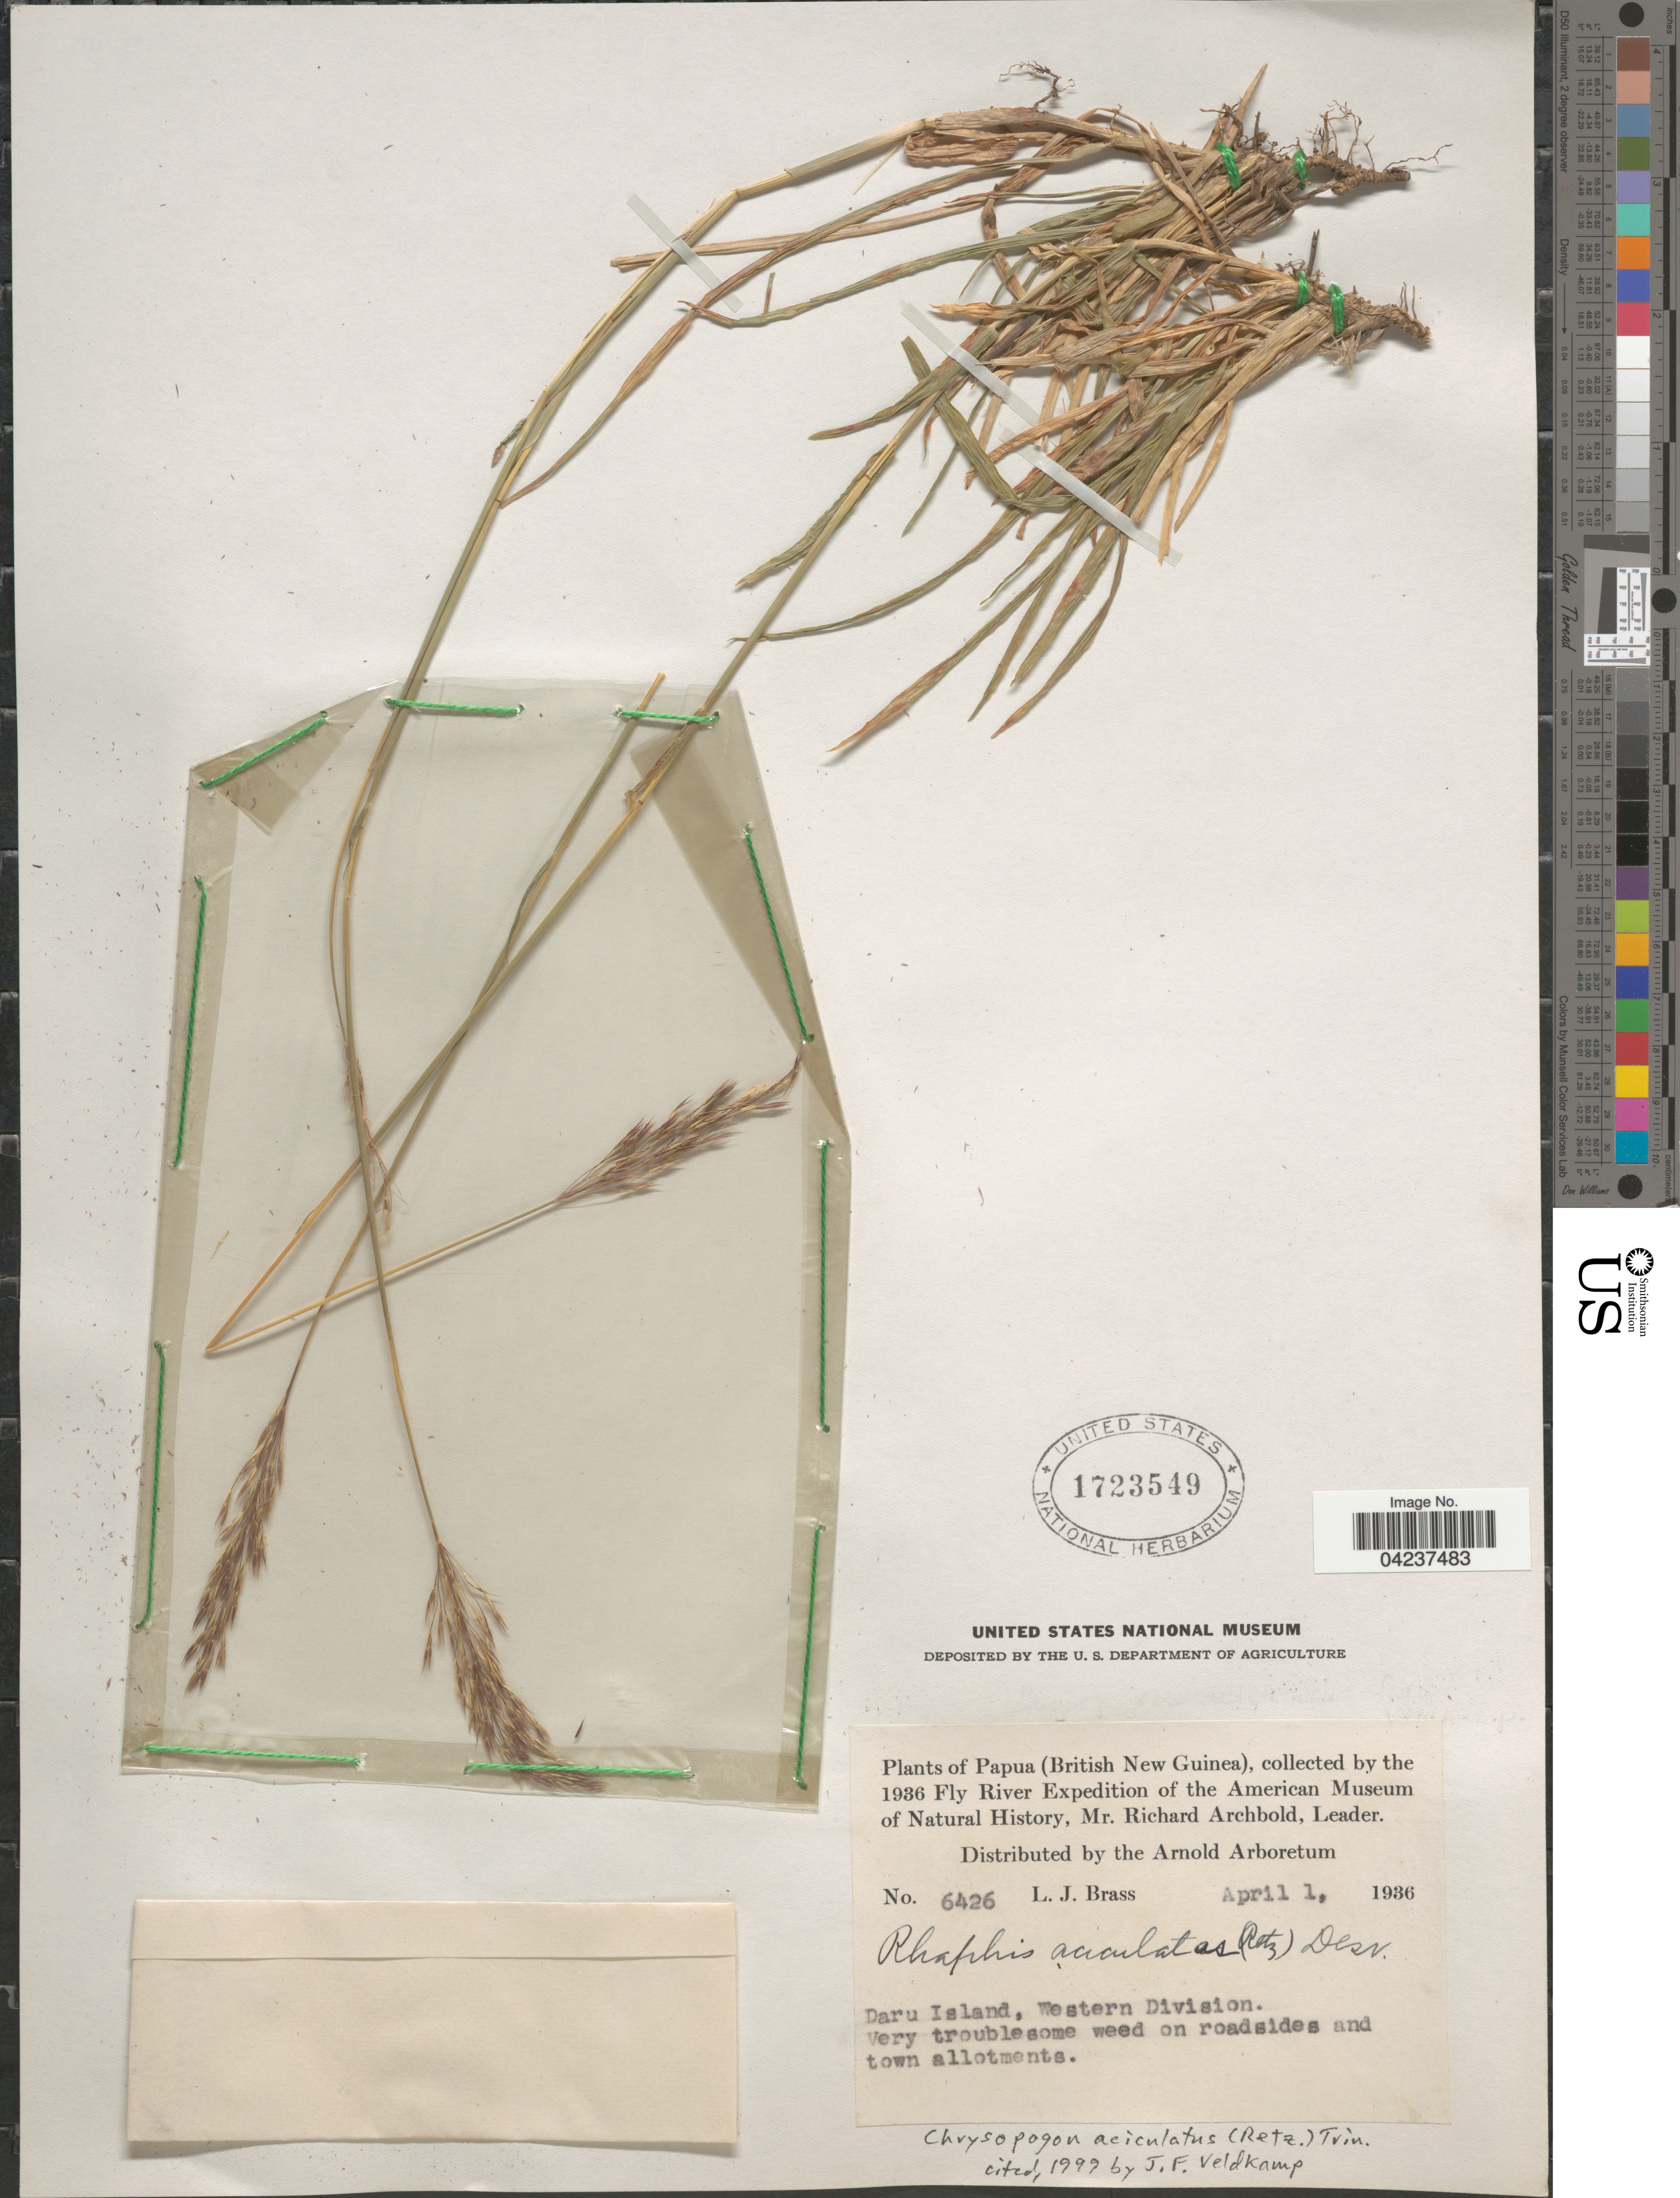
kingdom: Plantae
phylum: Tracheophyta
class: Liliopsida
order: Poales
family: Poaceae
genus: Chrysopogon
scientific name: Chrysopogon aciculatus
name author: (Retz.) Trin.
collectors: L. J. Brass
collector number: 6426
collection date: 1936-04-01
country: Papua New Guinea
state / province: Manus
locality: Papua (British New Guinea). The 1936 Fly River Expedition of the American Museum of Natural History. Daru Island, Western Division.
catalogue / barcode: US 1723549